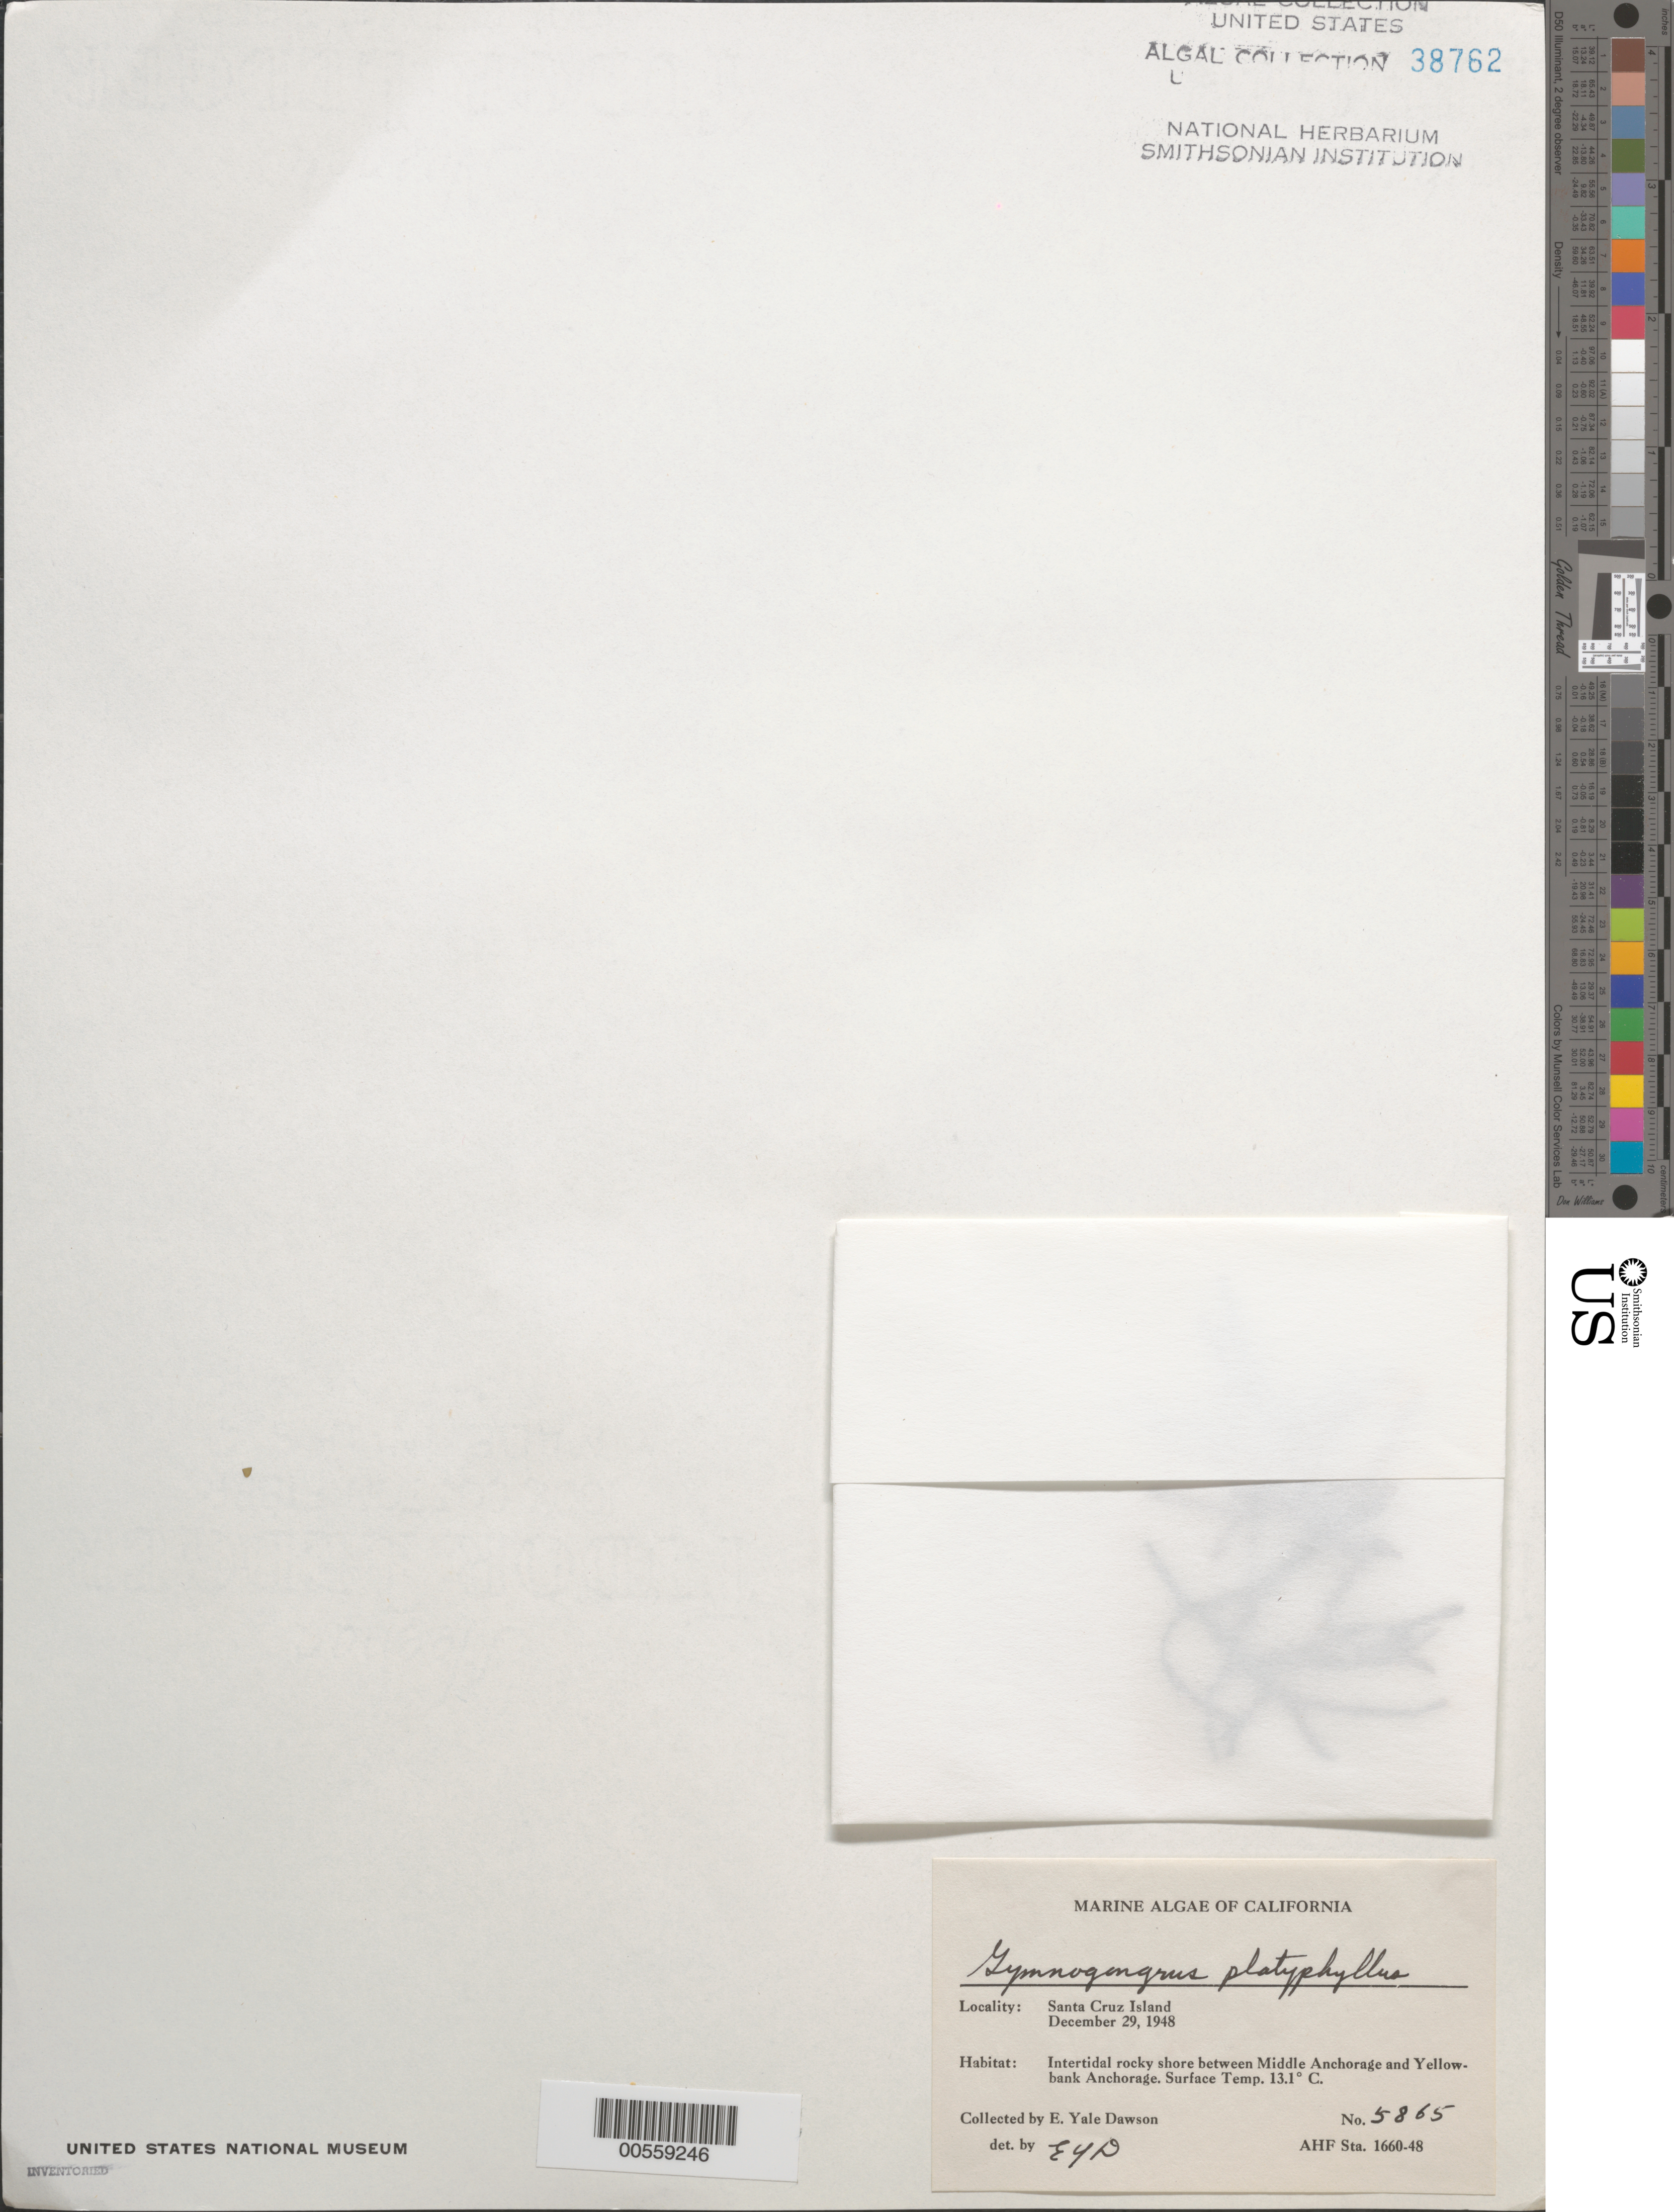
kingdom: Plantae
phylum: Rhodophyta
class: Florideophyceae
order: Gigartinales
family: Phyllophoraceae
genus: Gymnogongrus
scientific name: Gymnogongrus platyphyllus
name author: N.L. Gardner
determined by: Dawson, E. Y.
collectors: E. Y. Dawson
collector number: EYD 5865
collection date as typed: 29 Dec 1948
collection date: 1948-12-29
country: United States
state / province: California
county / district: Santa Barbara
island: Santa Cruz Island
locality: Between Middle Anchorage and Yellowbank Anchorage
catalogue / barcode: US 38762